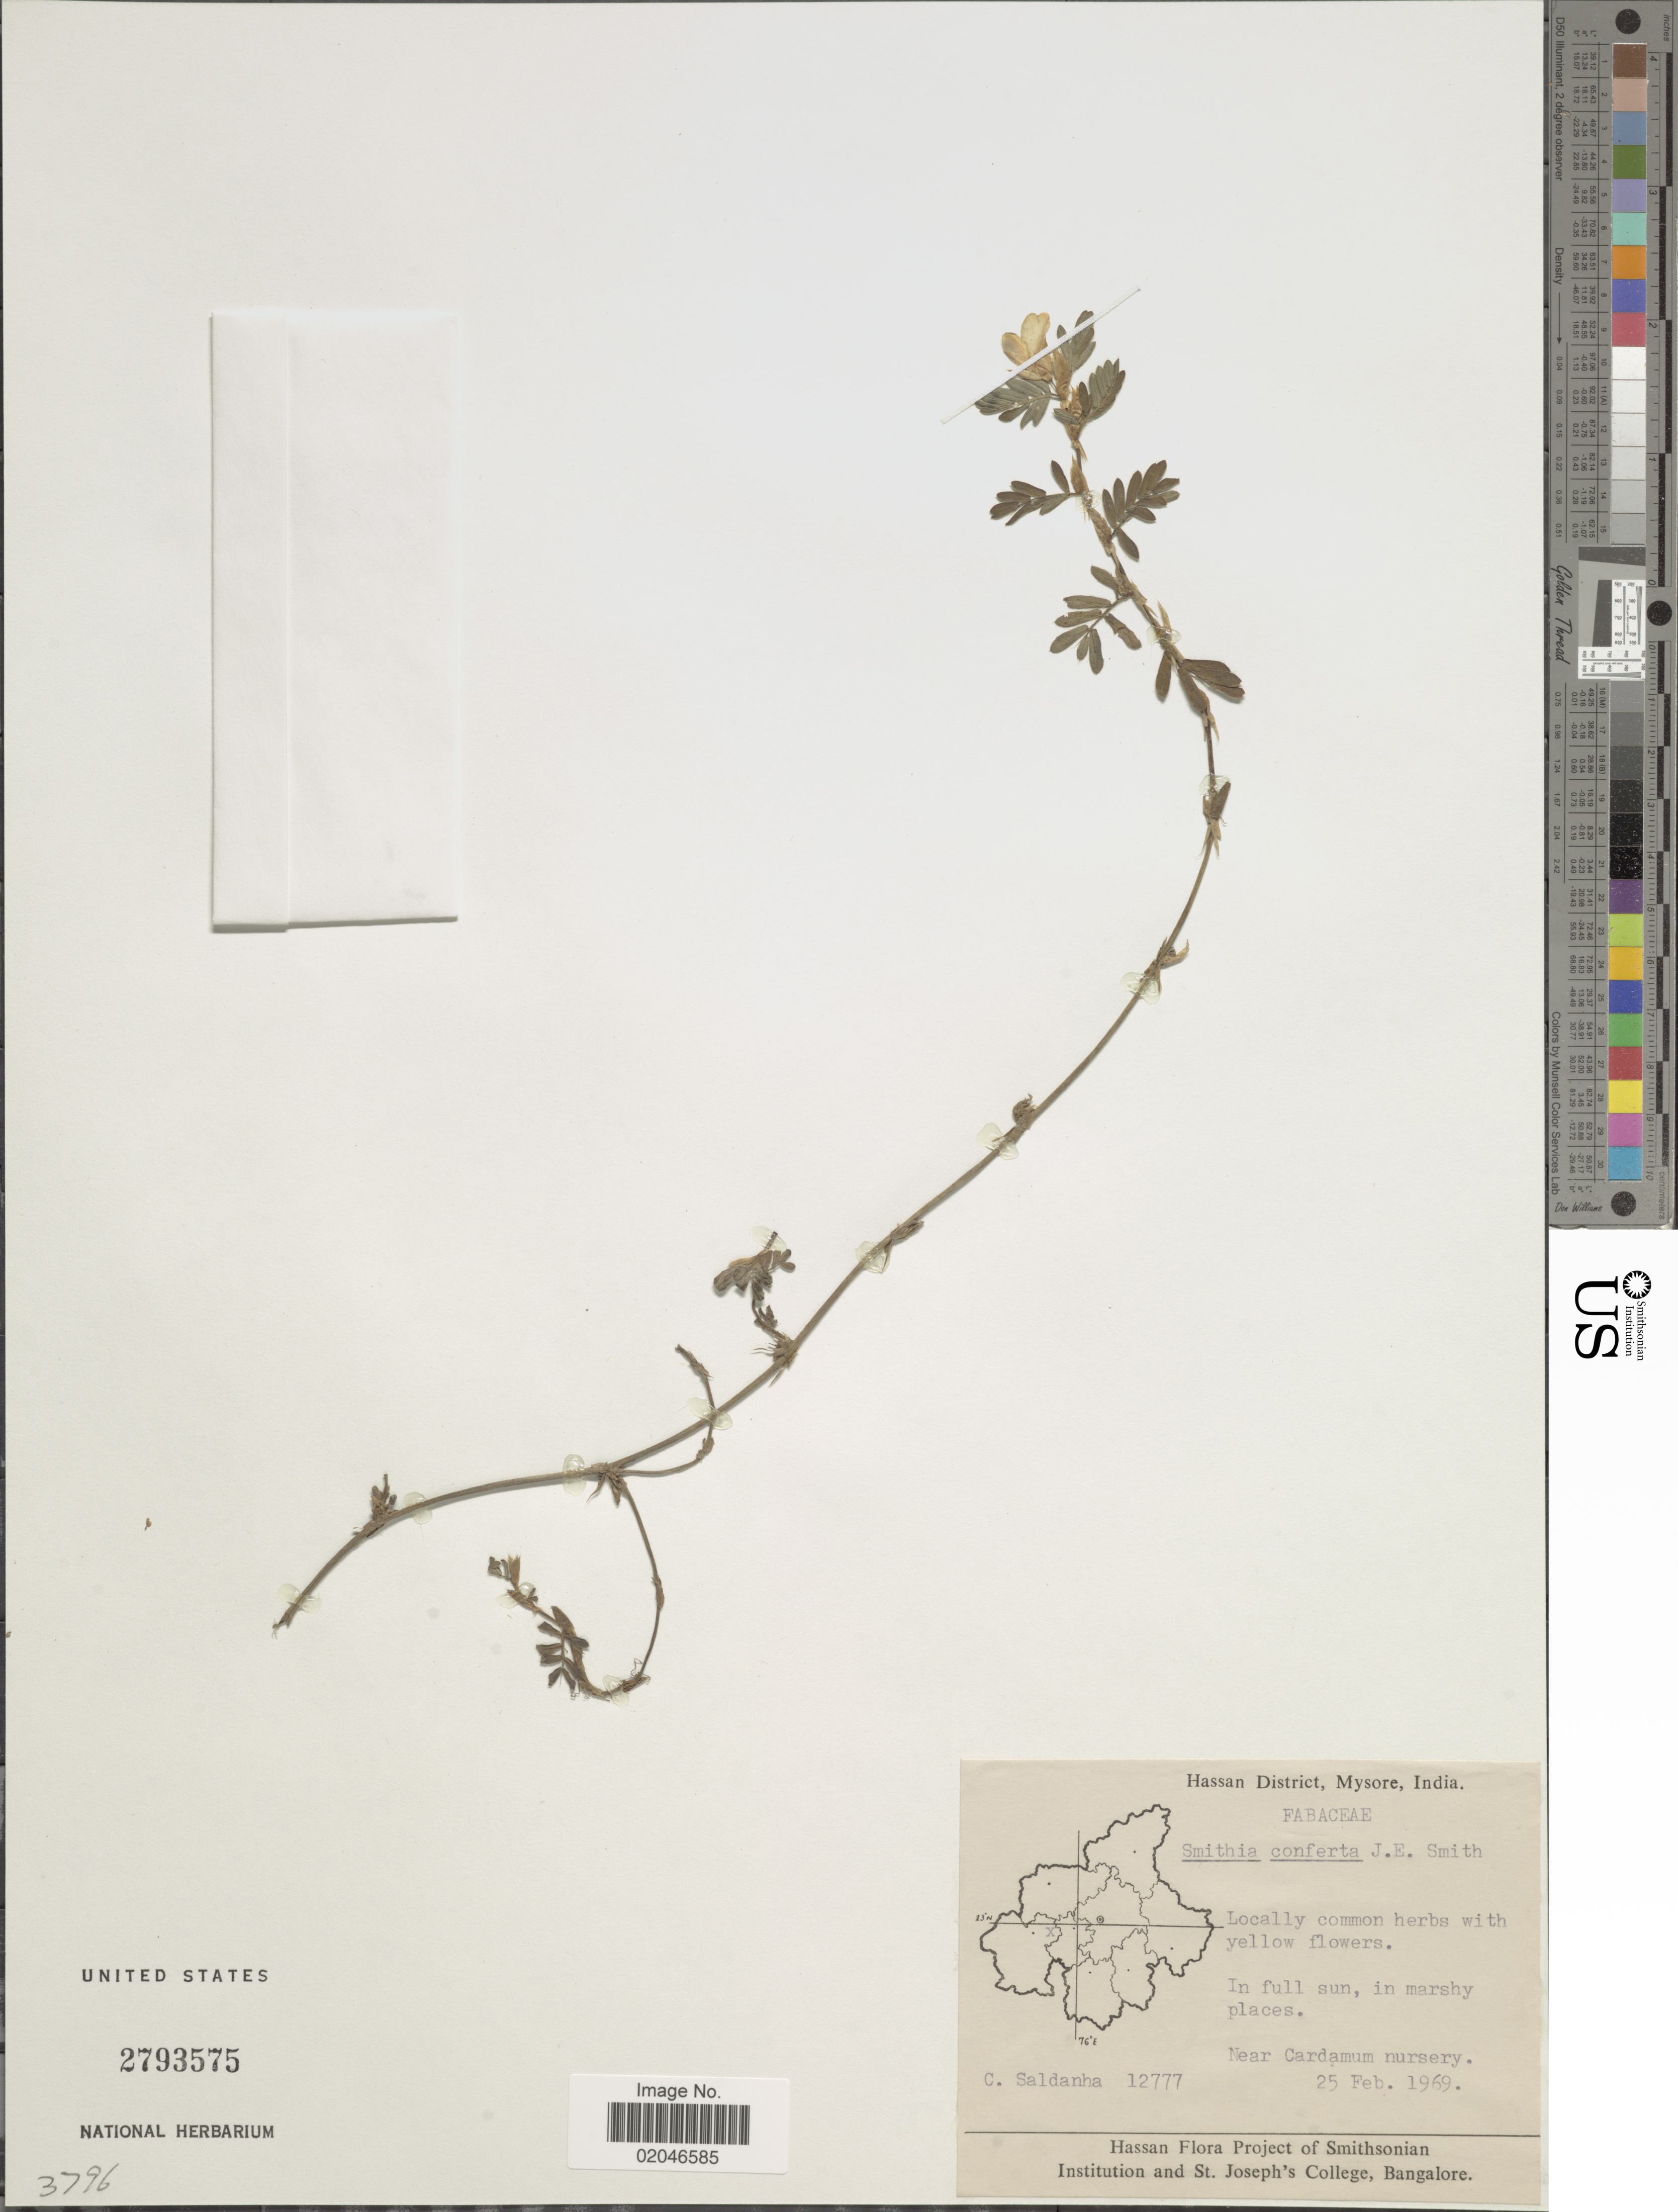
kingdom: Plantae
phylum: Tracheophyta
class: Magnoliopsida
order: Fabales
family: Fabaceae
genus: Smithia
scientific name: Smithia conferta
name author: Sm.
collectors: C. Saldanha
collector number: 12777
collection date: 1969-02-25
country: India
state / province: Karnataka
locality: Hassan District, Myosre, Near Cardamum nursery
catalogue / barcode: US 2793575